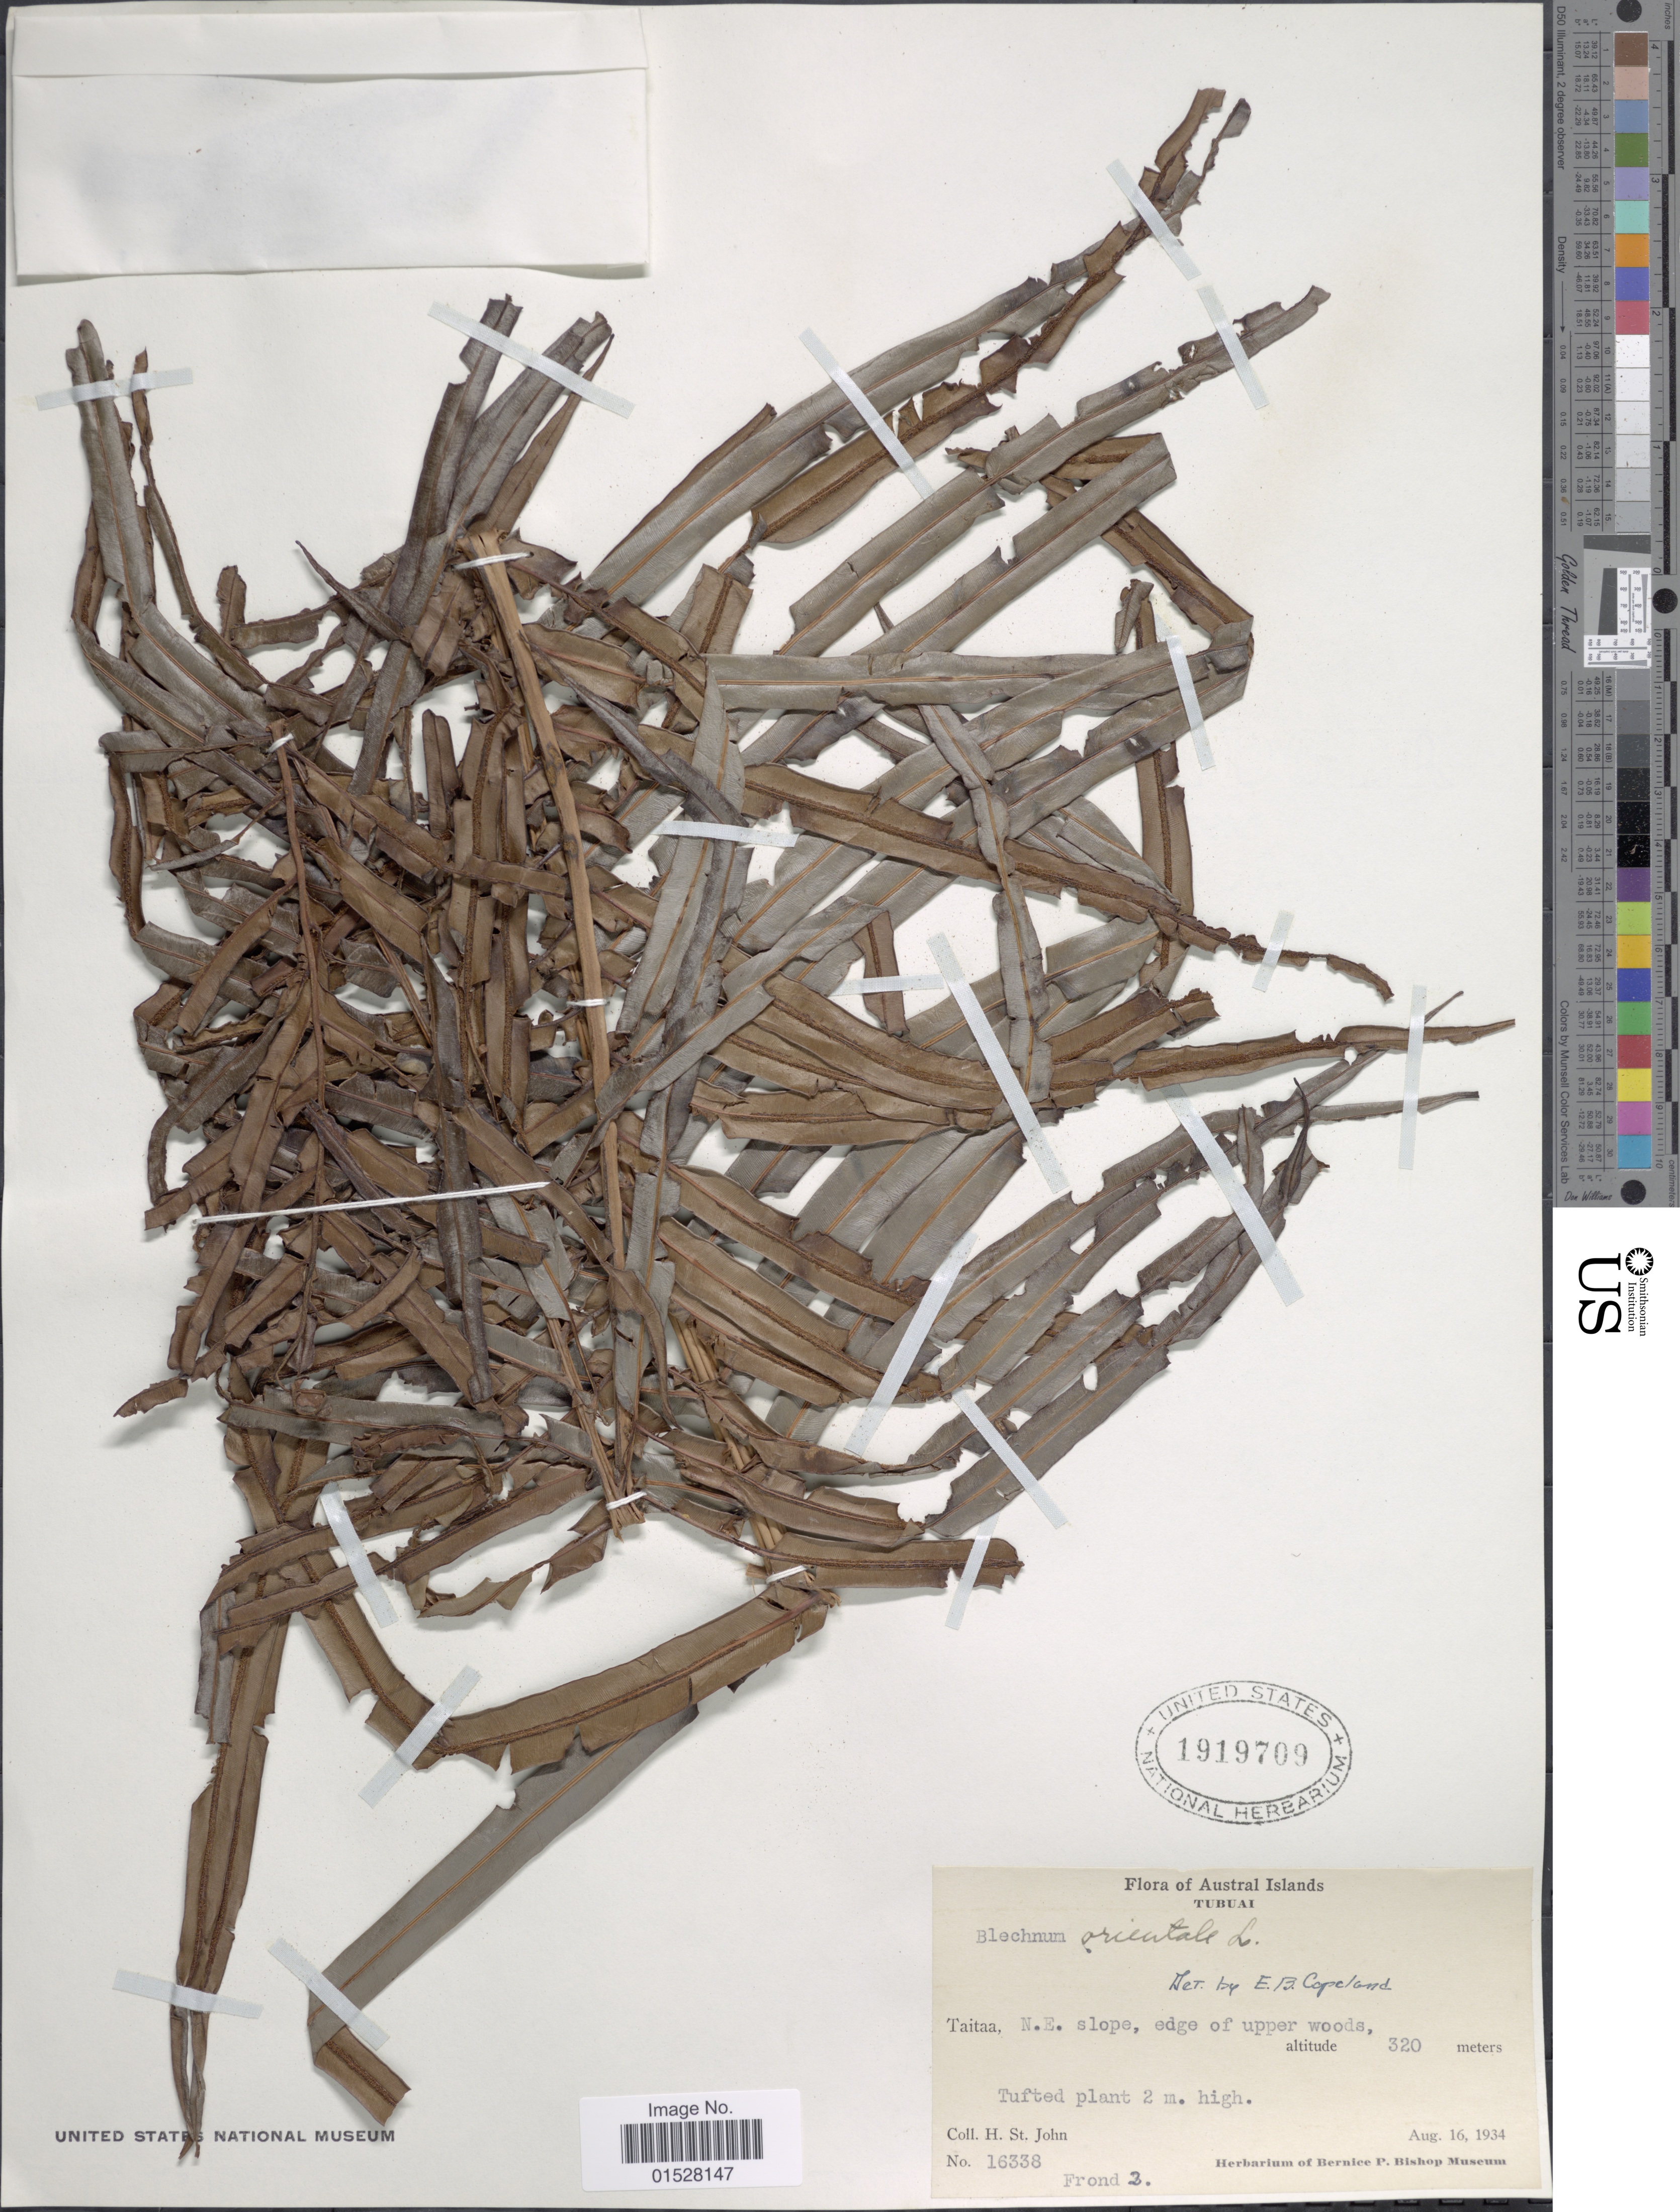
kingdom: Plantae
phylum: Tracheophyta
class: Polypodiopsida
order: Polypodiales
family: Blechnaceae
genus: Blechnum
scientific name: Blechnum orientale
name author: L.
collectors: H. St. John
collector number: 16338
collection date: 1934-08-16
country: French Polynesia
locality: Tubuai, Austral Islands, Taitaa, N. E. slope, edge of upper woods.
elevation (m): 320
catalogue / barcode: US 1919709